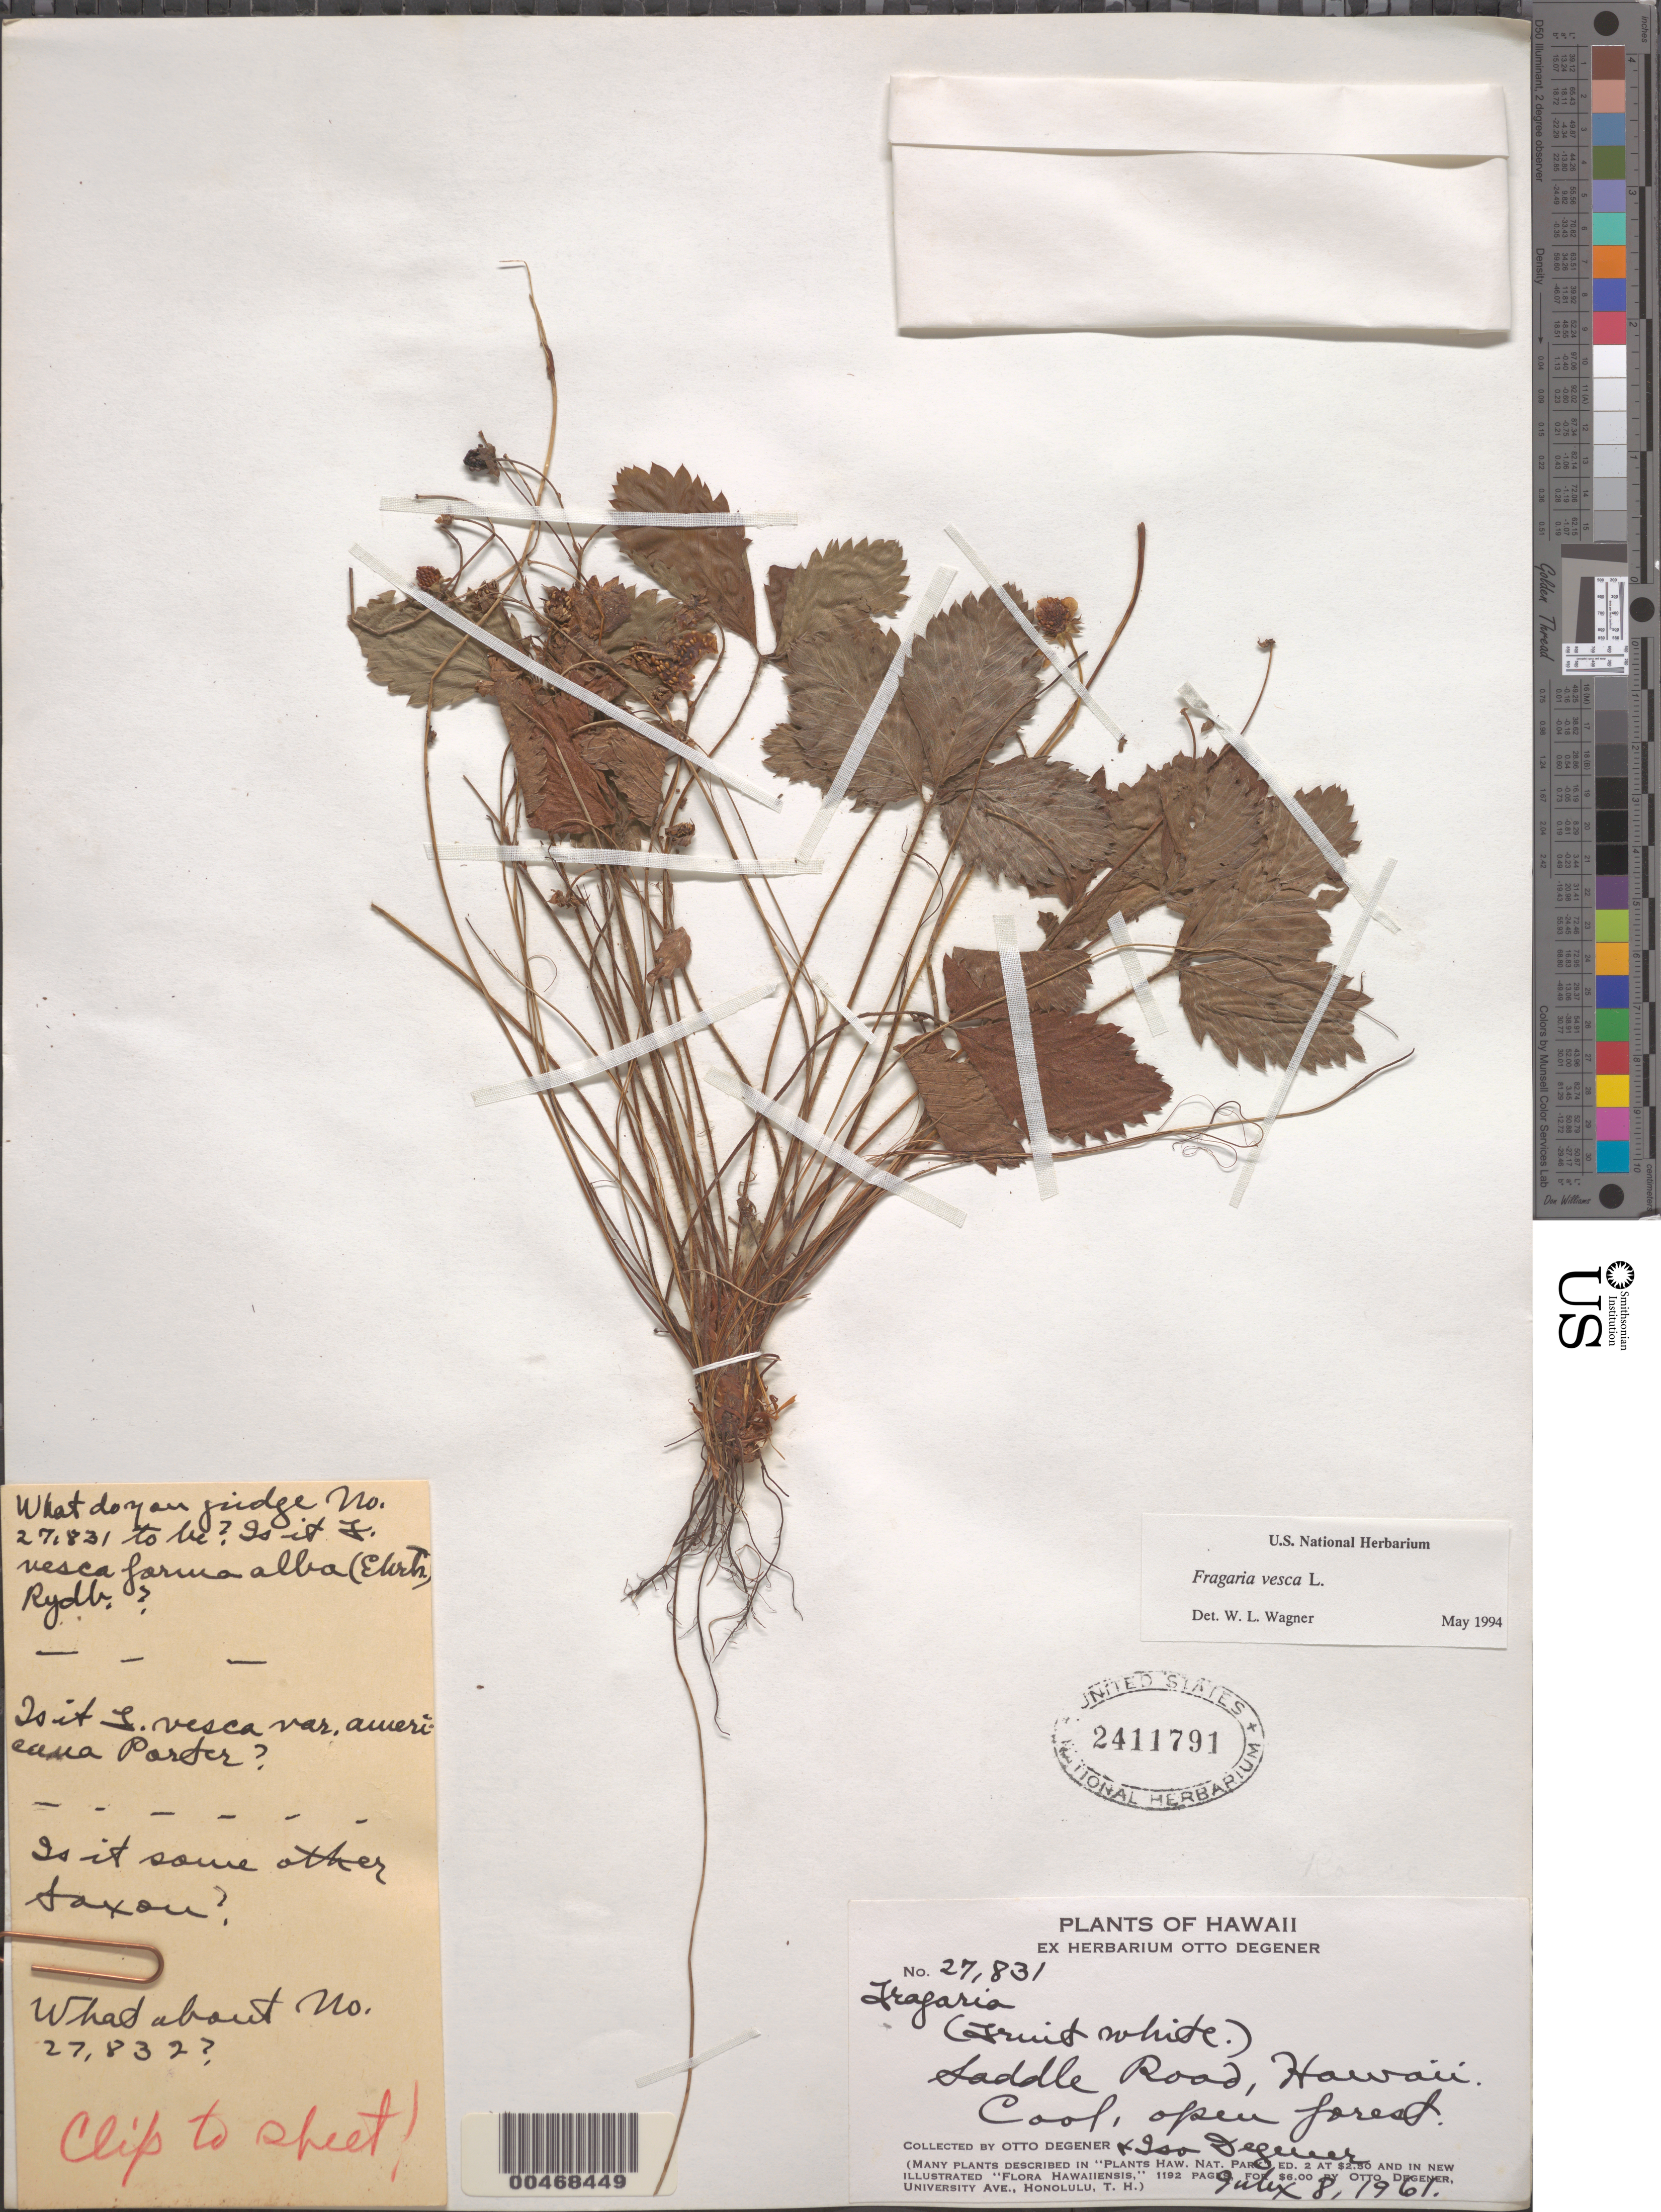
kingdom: Plantae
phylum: Tracheophyta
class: Magnoliopsida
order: Rosales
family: Rosaceae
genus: Fragaria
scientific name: Fragaria vesca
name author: L.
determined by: Wagner, W. L., (BOT), Smithsonian Institution - National Museum of Natural History (UNITED STATES)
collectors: O. Degener & I. Degener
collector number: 27831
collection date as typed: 8 Jul 1961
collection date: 1961-07-08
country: United States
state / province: Hawaii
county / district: Hawaii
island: Hawaii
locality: Saddle Rd.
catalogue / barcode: US 2411791